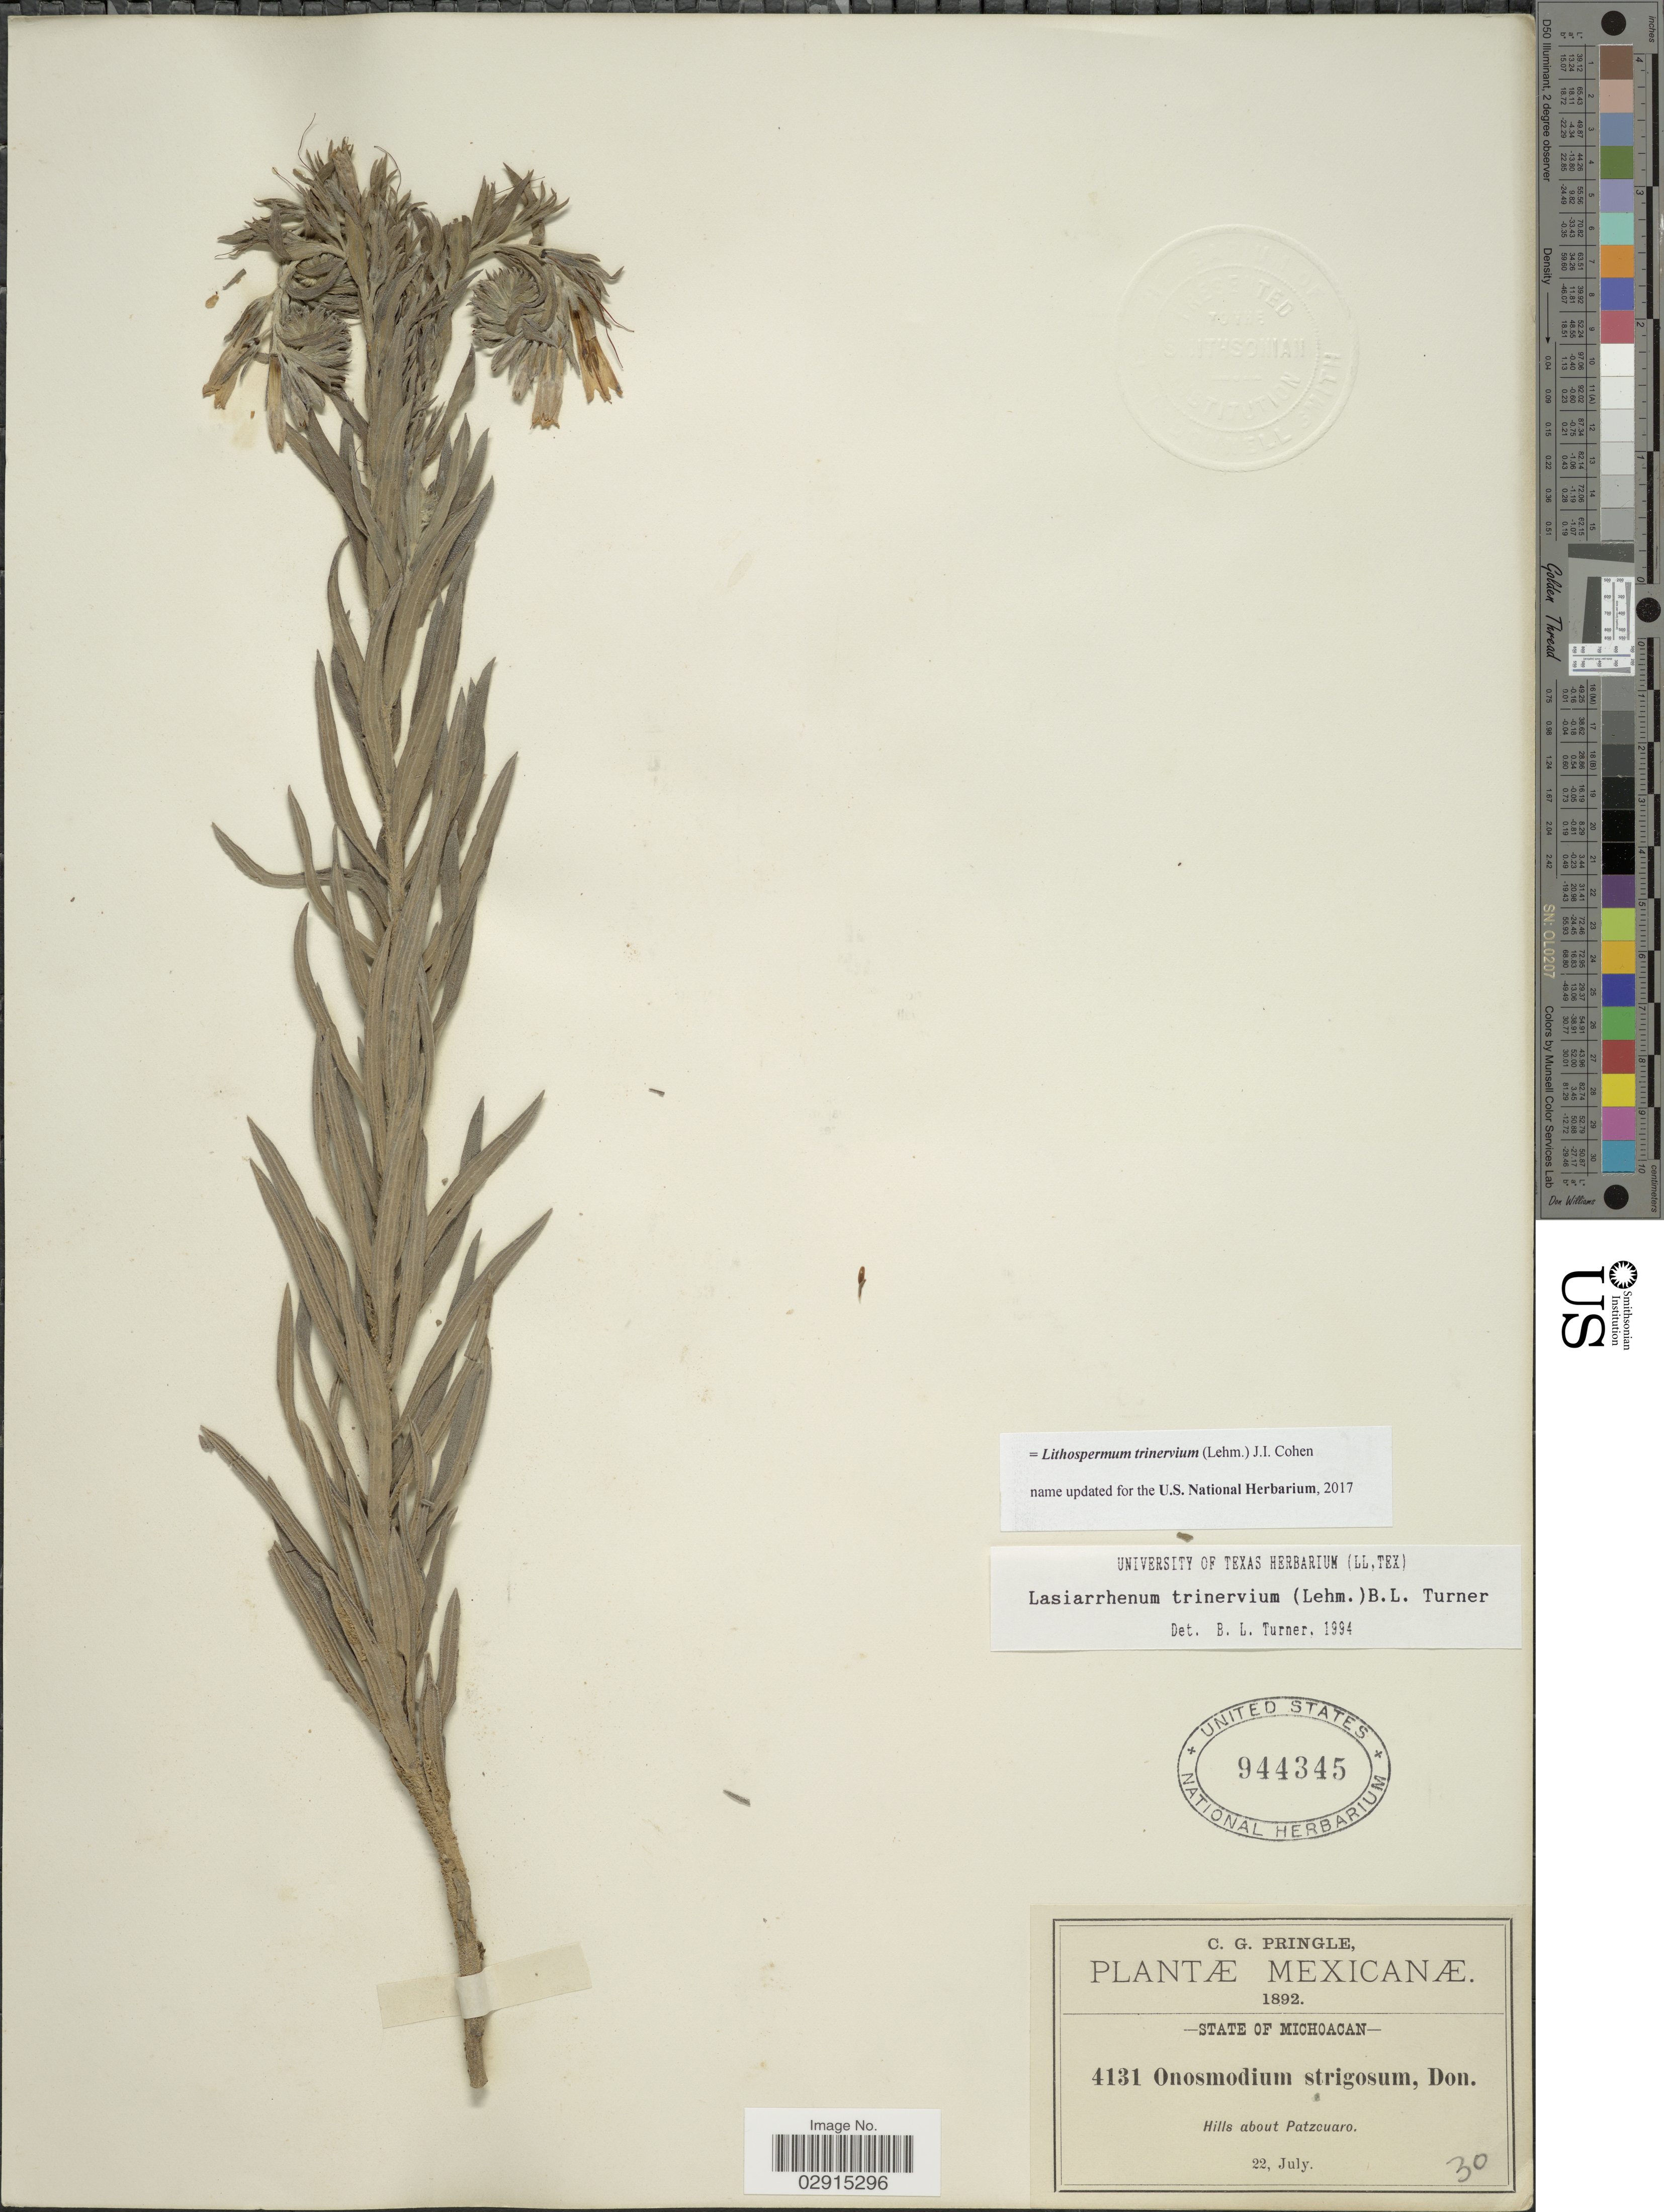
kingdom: Plantae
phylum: Tracheophyta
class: Magnoliopsida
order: Boraginales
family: Boraginaceae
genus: Lithospermum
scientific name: Lithospermum trinervium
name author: (Lehm.) J.I. Cohen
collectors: C. G. Pringle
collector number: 4131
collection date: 1892-07-22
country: Mexico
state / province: Michoacán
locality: Hills about Patzcuaro.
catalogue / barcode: US 944345